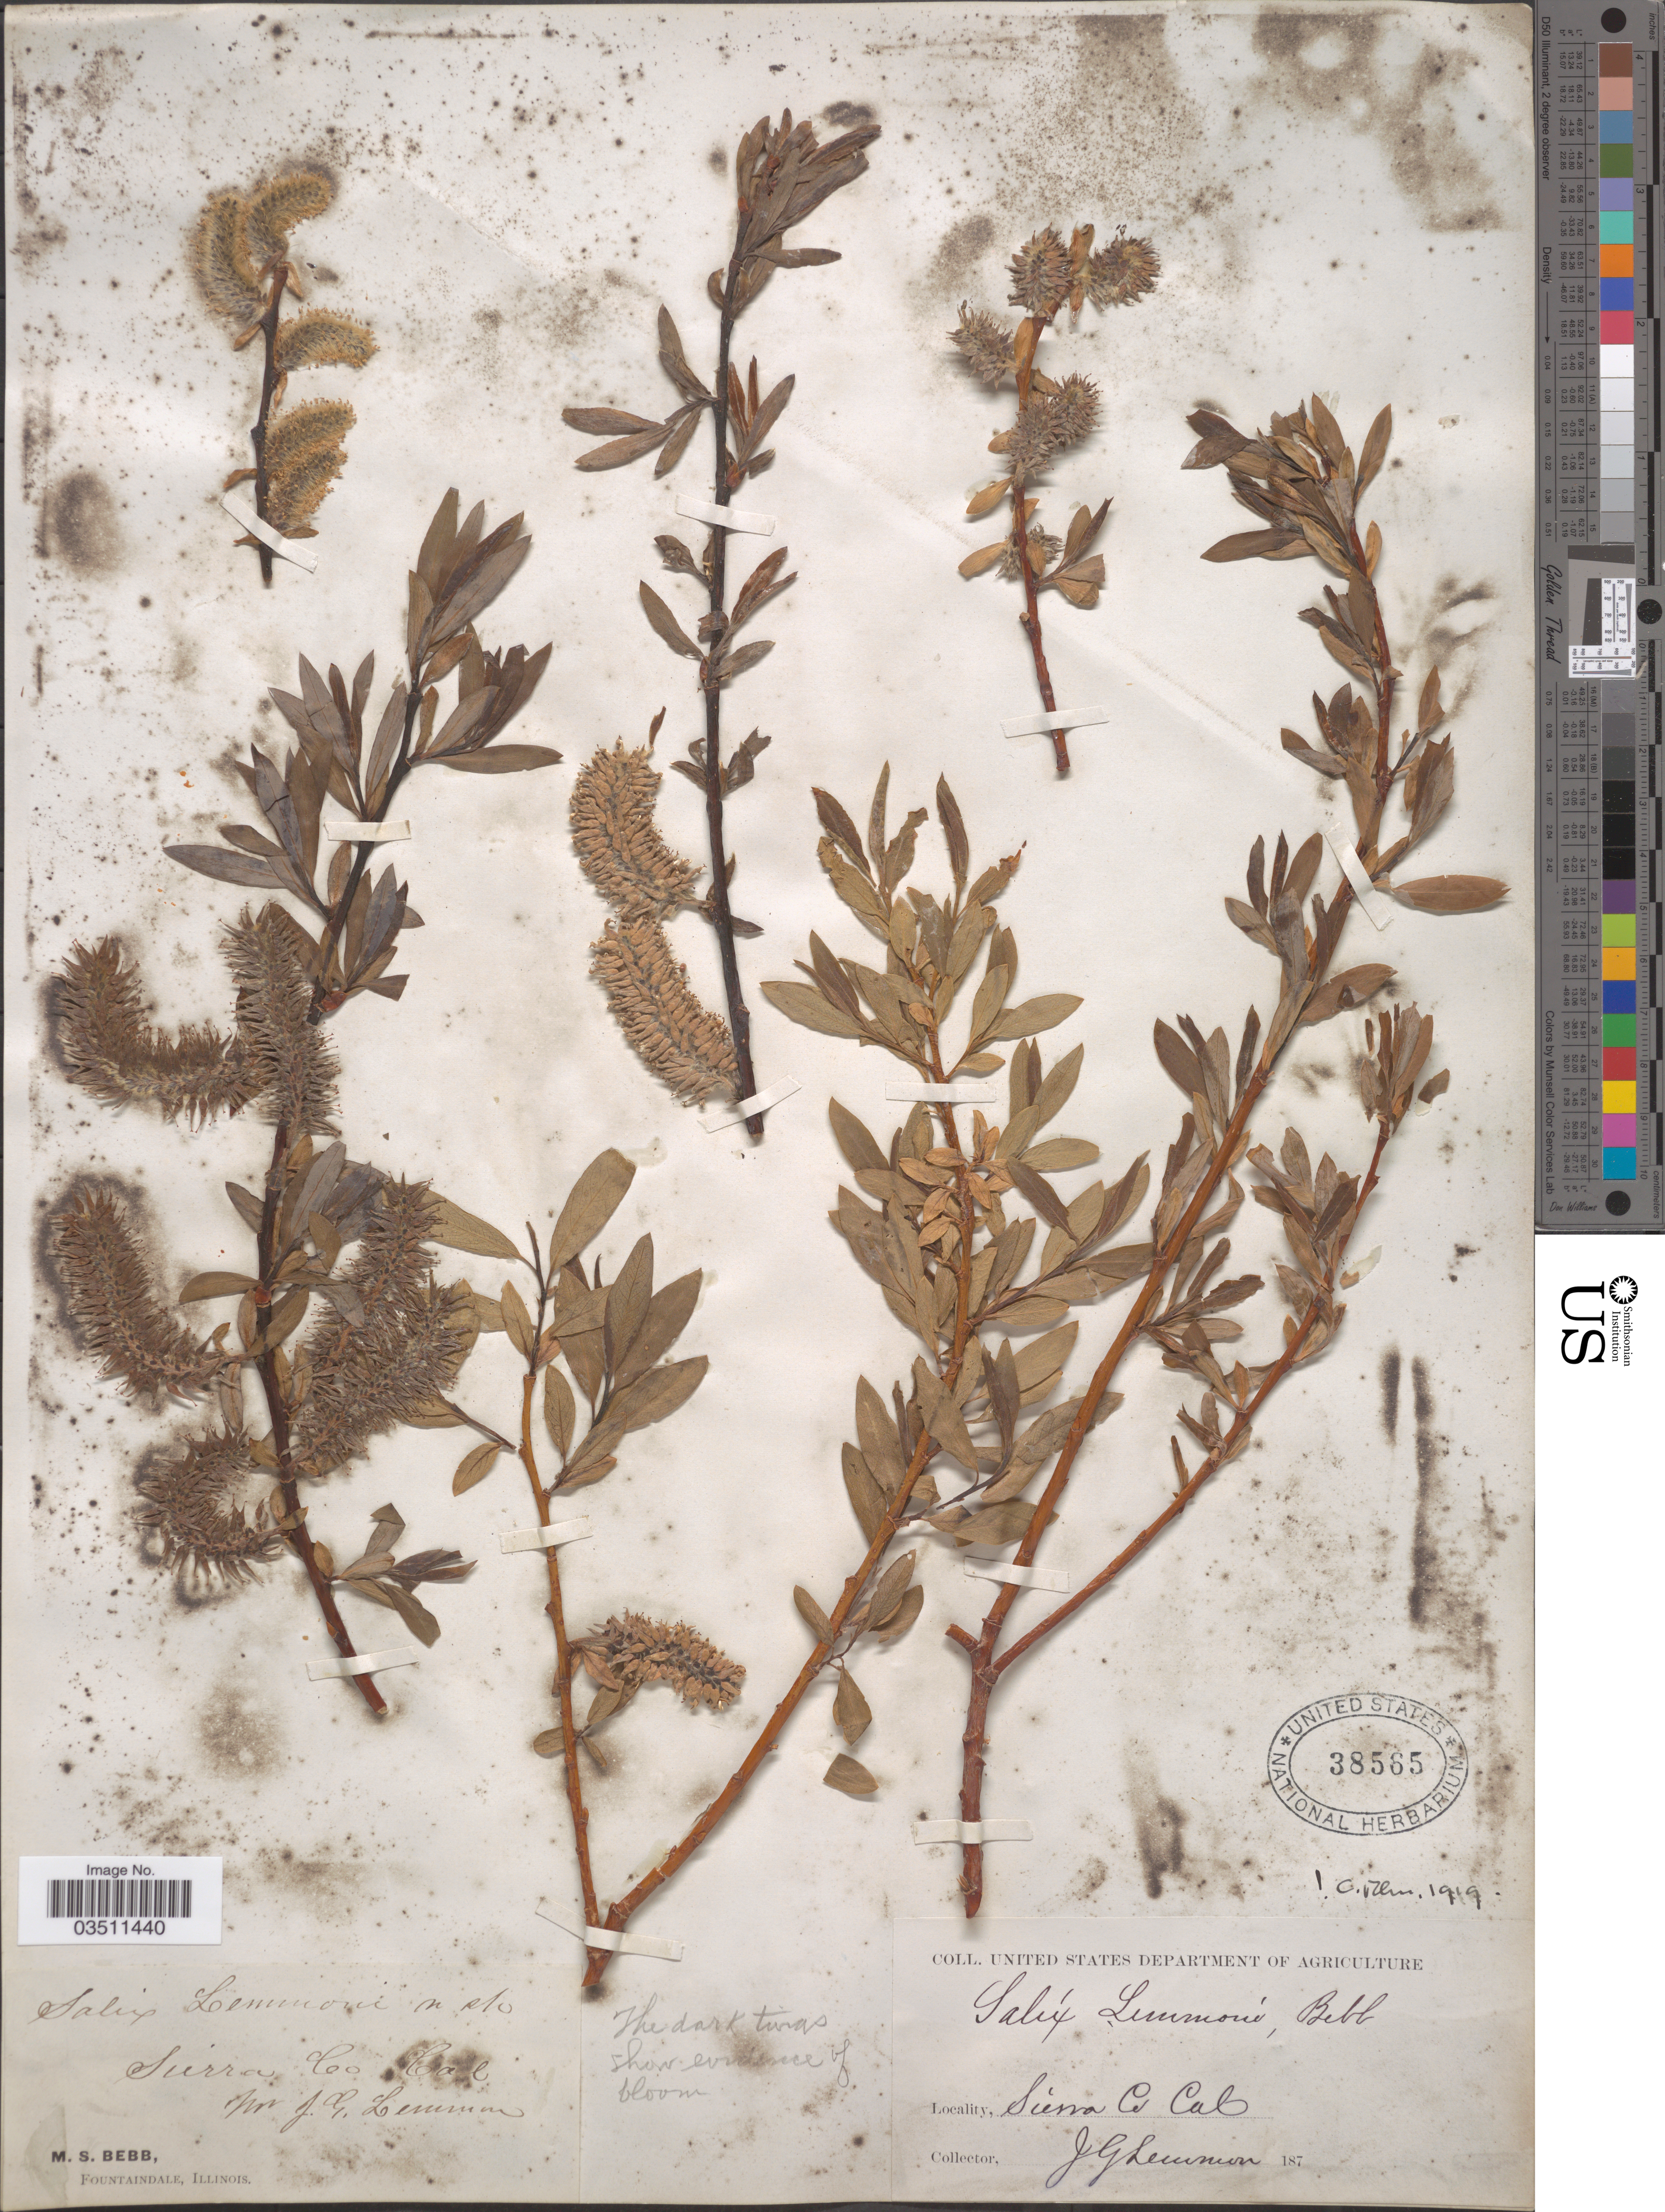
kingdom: Plantae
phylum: Tracheophyta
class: Magnoliopsida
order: Malpighiales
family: Salicaceae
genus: Salix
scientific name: Salix lemmonii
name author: Bebb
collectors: J. Lemmon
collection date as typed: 187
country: United States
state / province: California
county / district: Sierra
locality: Sierra Co.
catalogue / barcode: US 38565